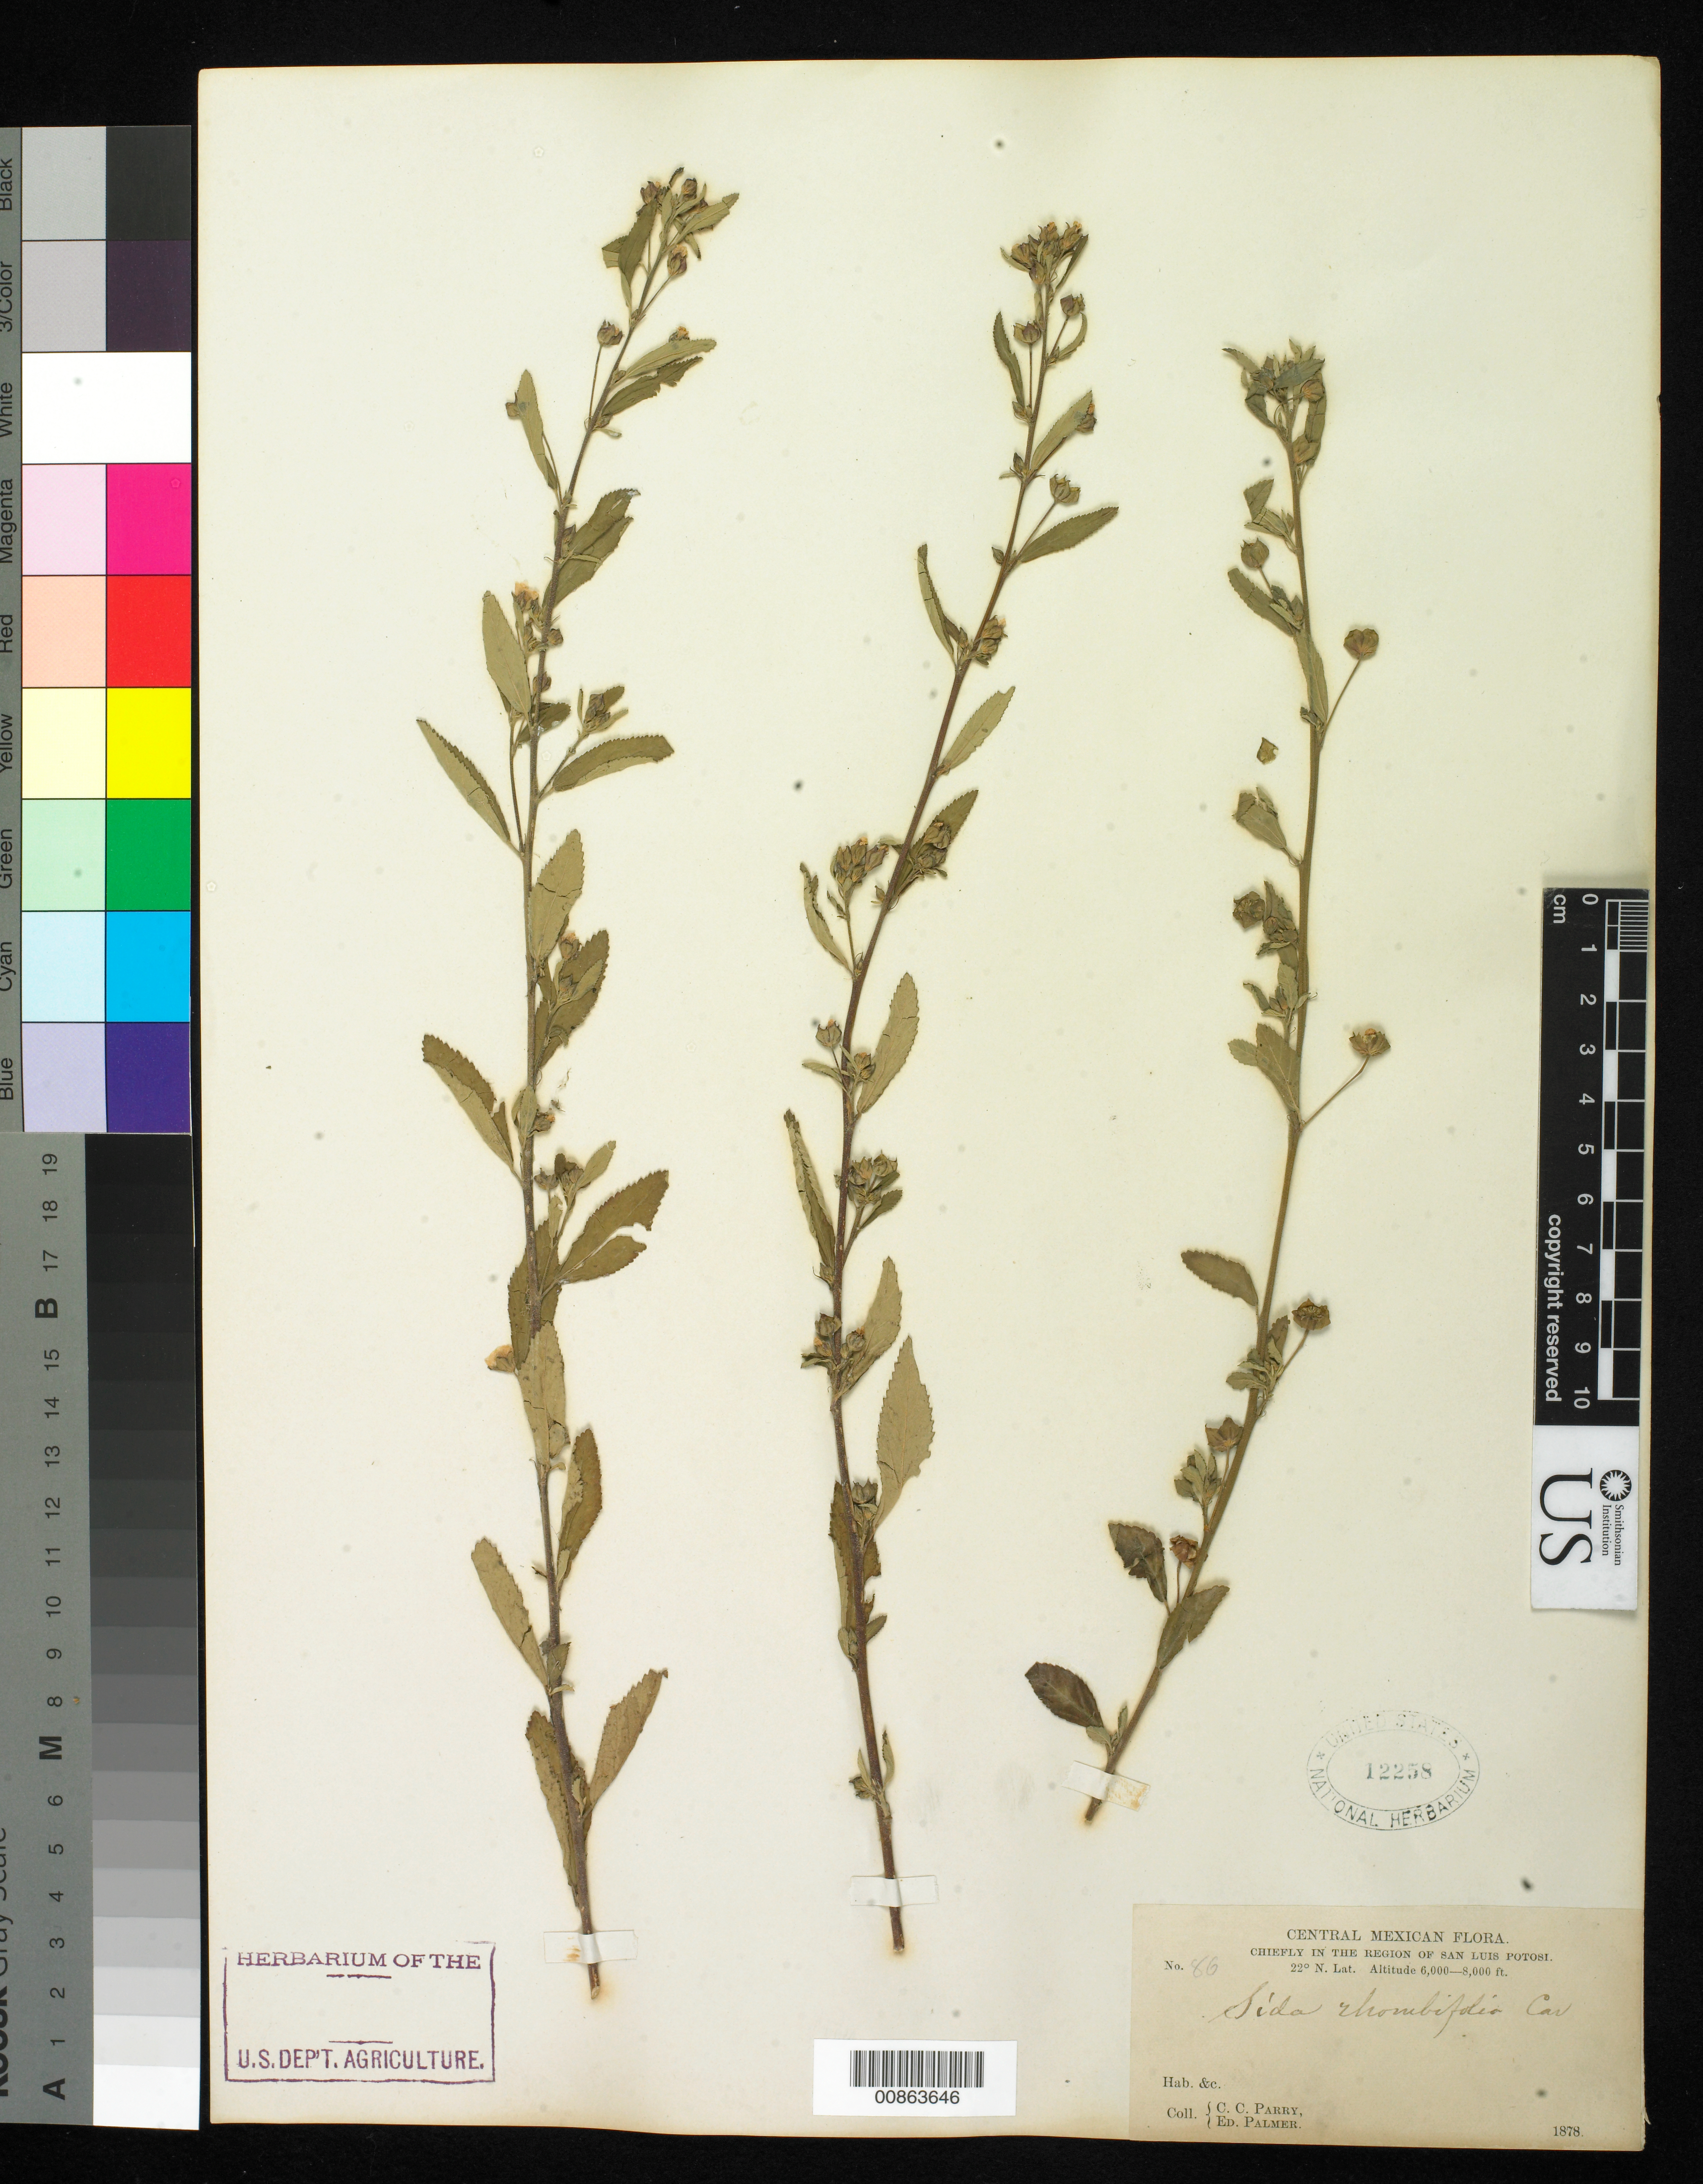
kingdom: Plantae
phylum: Tracheophyta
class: Magnoliopsida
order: Malvales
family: Malvaceae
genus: Sida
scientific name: Sida rhombifolia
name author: L.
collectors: C. C. Parry & E. Palmer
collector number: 86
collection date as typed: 1878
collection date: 1878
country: Mexico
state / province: San Luis Potosí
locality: Chiefly in the region of San Luis Potosí.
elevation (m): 1829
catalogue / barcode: US 12258